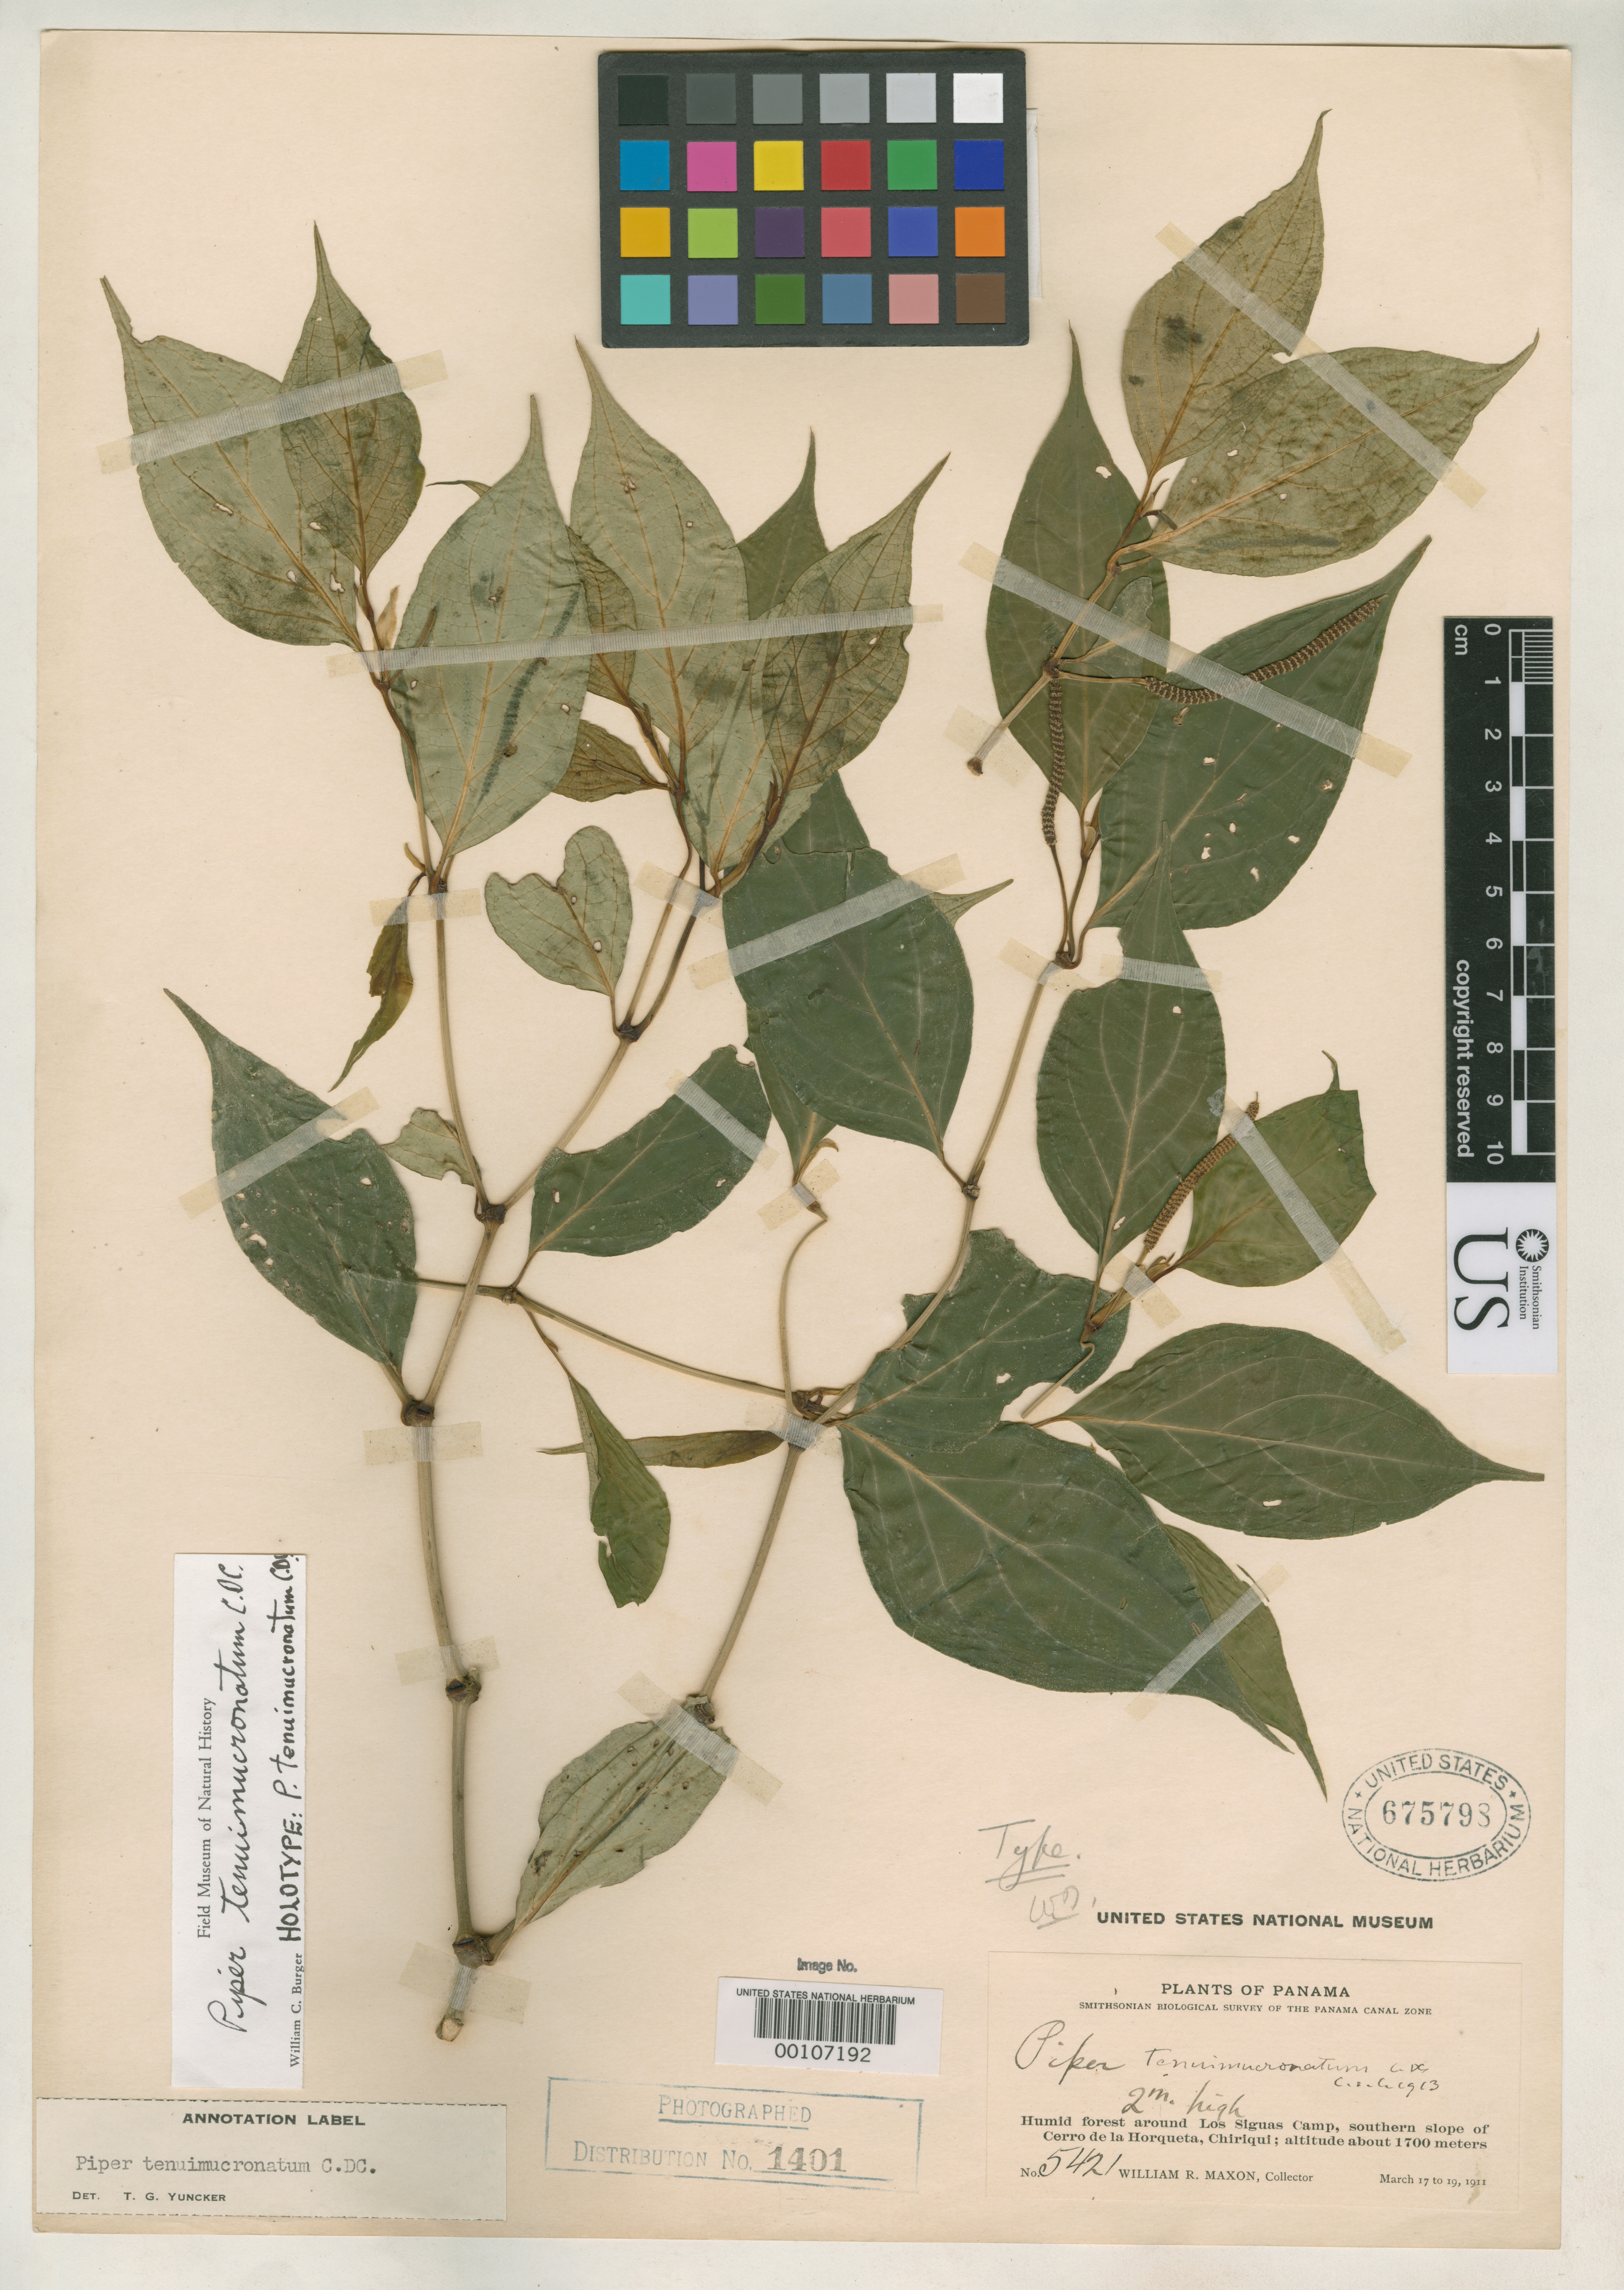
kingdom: Plantae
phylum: Tracheophyta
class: Magnoliopsida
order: Piperales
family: Piperaceae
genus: Piper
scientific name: Piper tenuimucronatum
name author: C. DC.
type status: Holotype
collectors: W. R. Maxon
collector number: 5421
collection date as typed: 17 Mar 1911 to 19 Mar 1911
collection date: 1911-03-17/1911-03-19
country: Panama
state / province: Chiriquí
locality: Los Sigues camp, Cerro de La Horqueta.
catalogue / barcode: US 675798